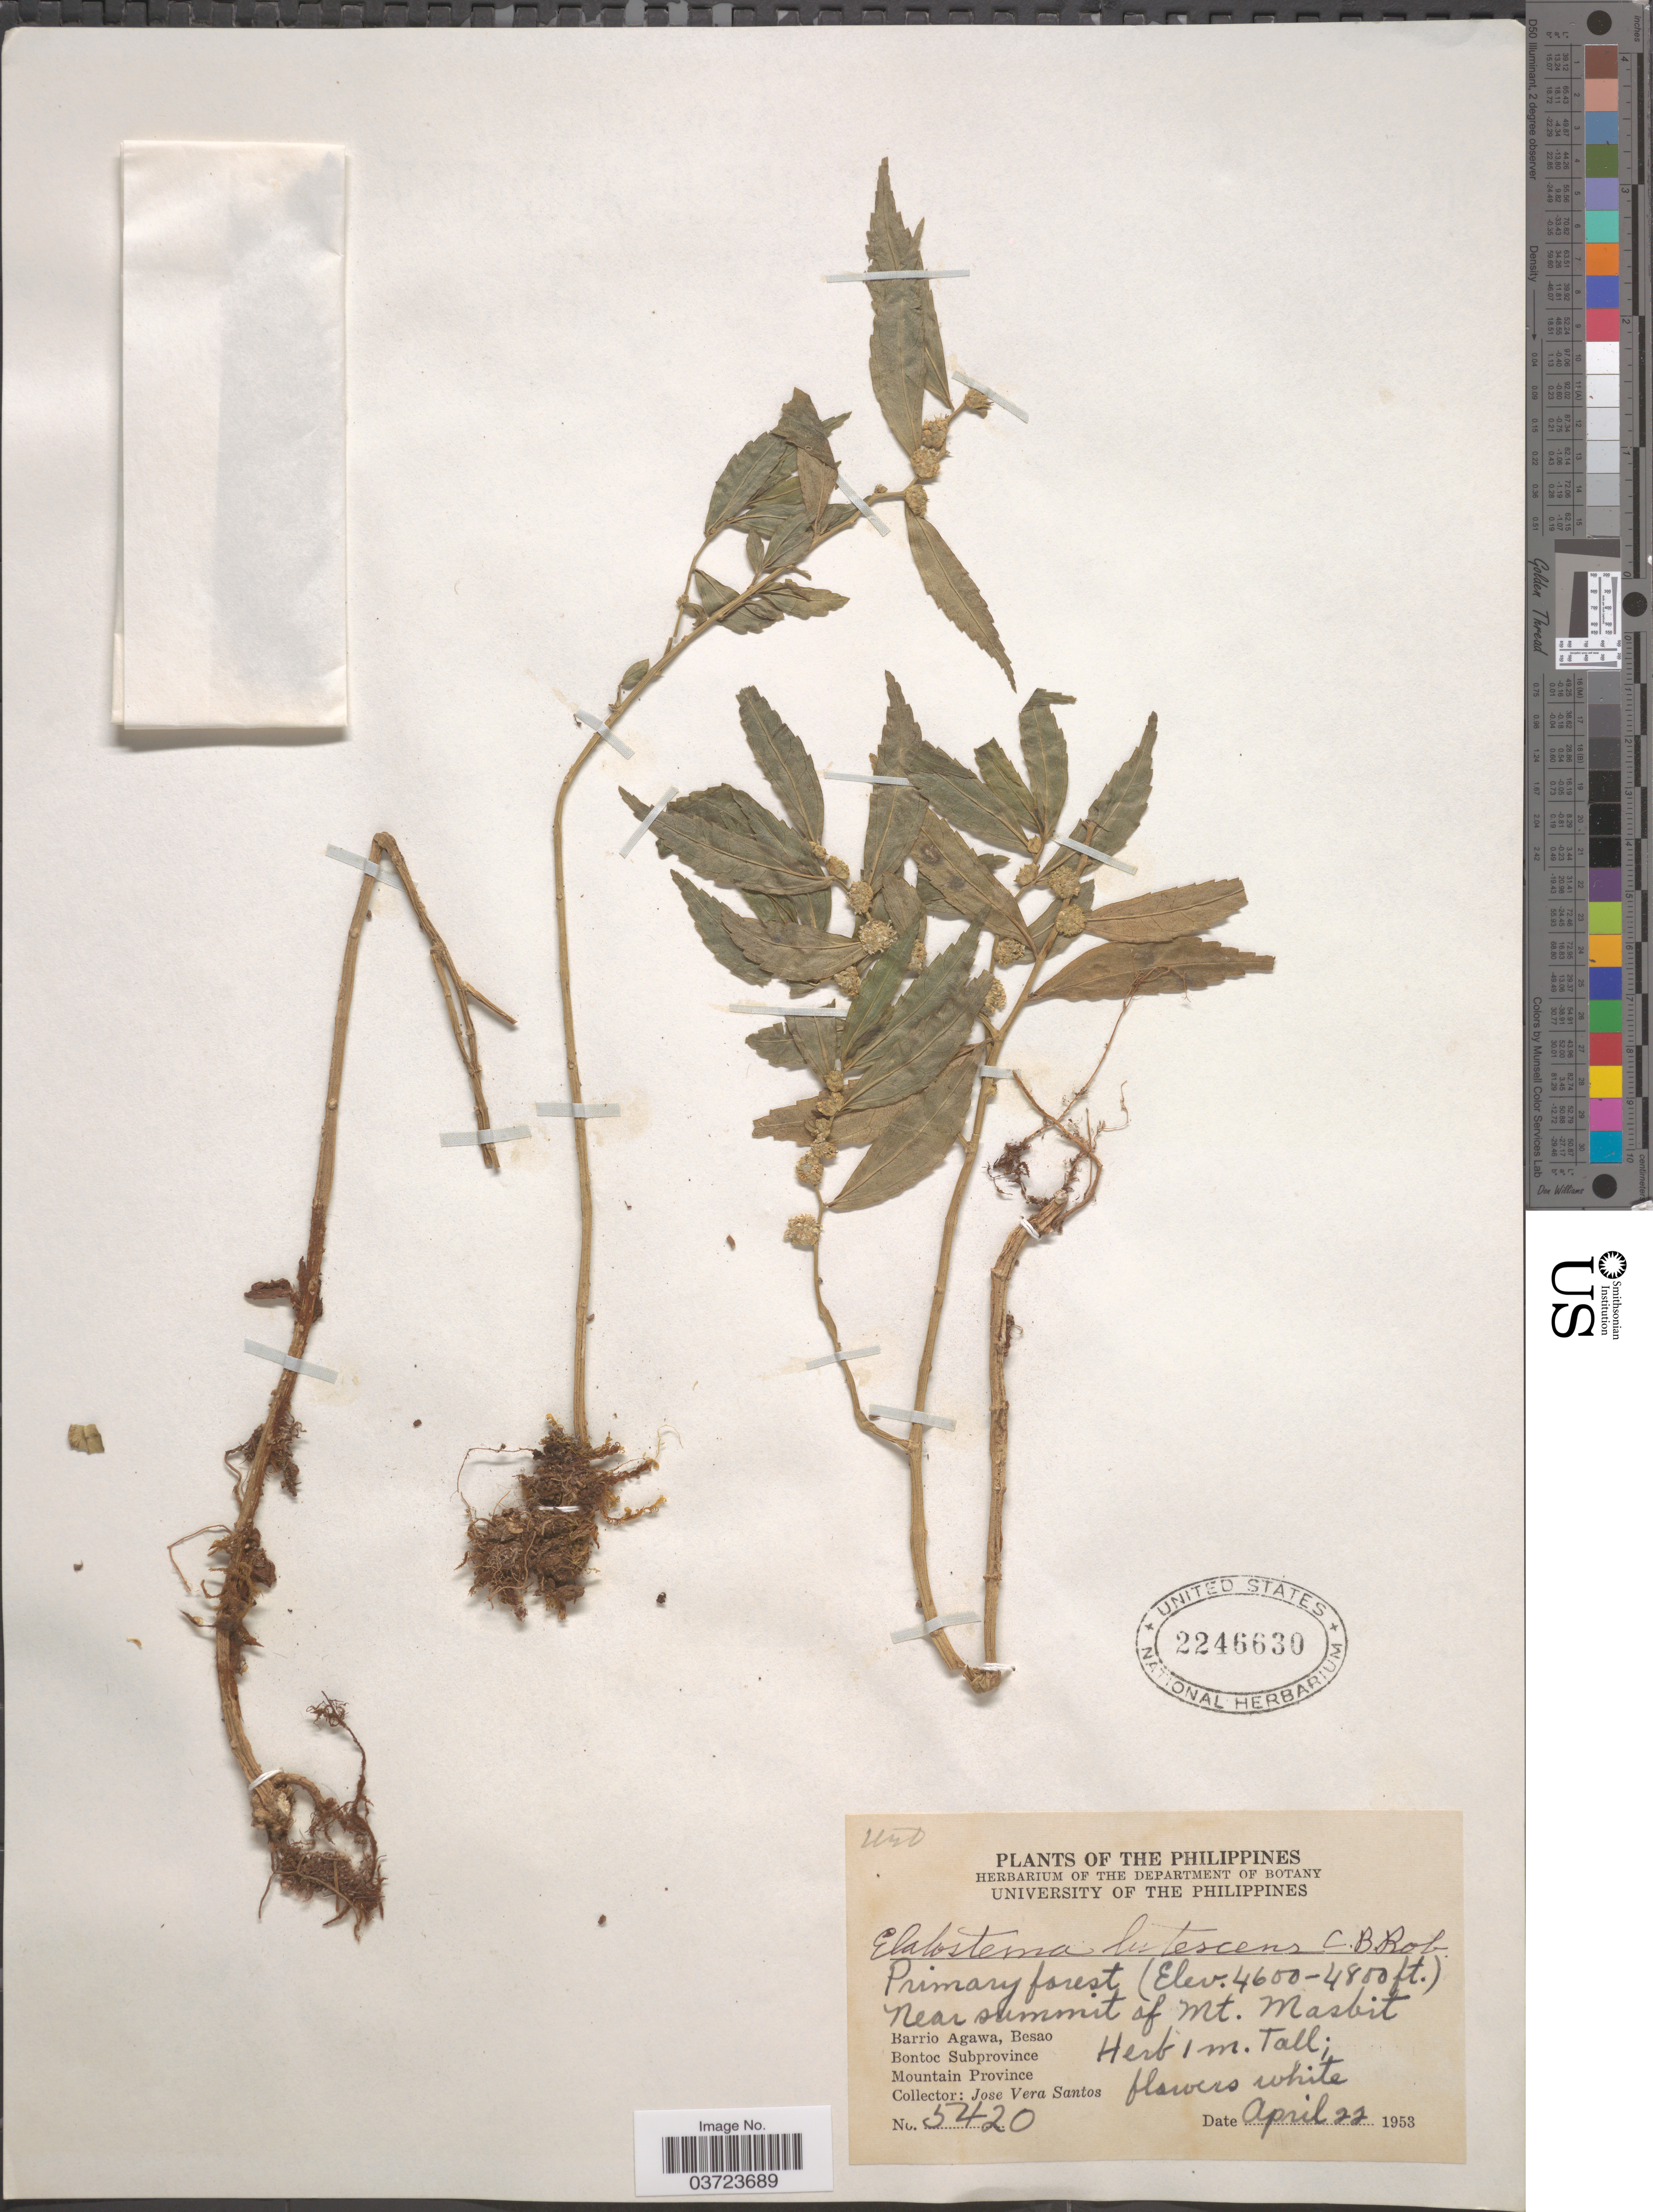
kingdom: Plantae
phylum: Tracheophyta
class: Magnoliopsida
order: Rosales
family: Urticaceae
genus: Elatostema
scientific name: Elatostema lutescens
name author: C.B. Rob.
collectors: J. Santos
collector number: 5420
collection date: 1953-04-22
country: Philippines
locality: Near summit of Mt. Masbit. Barrio Agawa, Besao. Bontoc Subprovince. Mountain Province.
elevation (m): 1402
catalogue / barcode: US 2246630